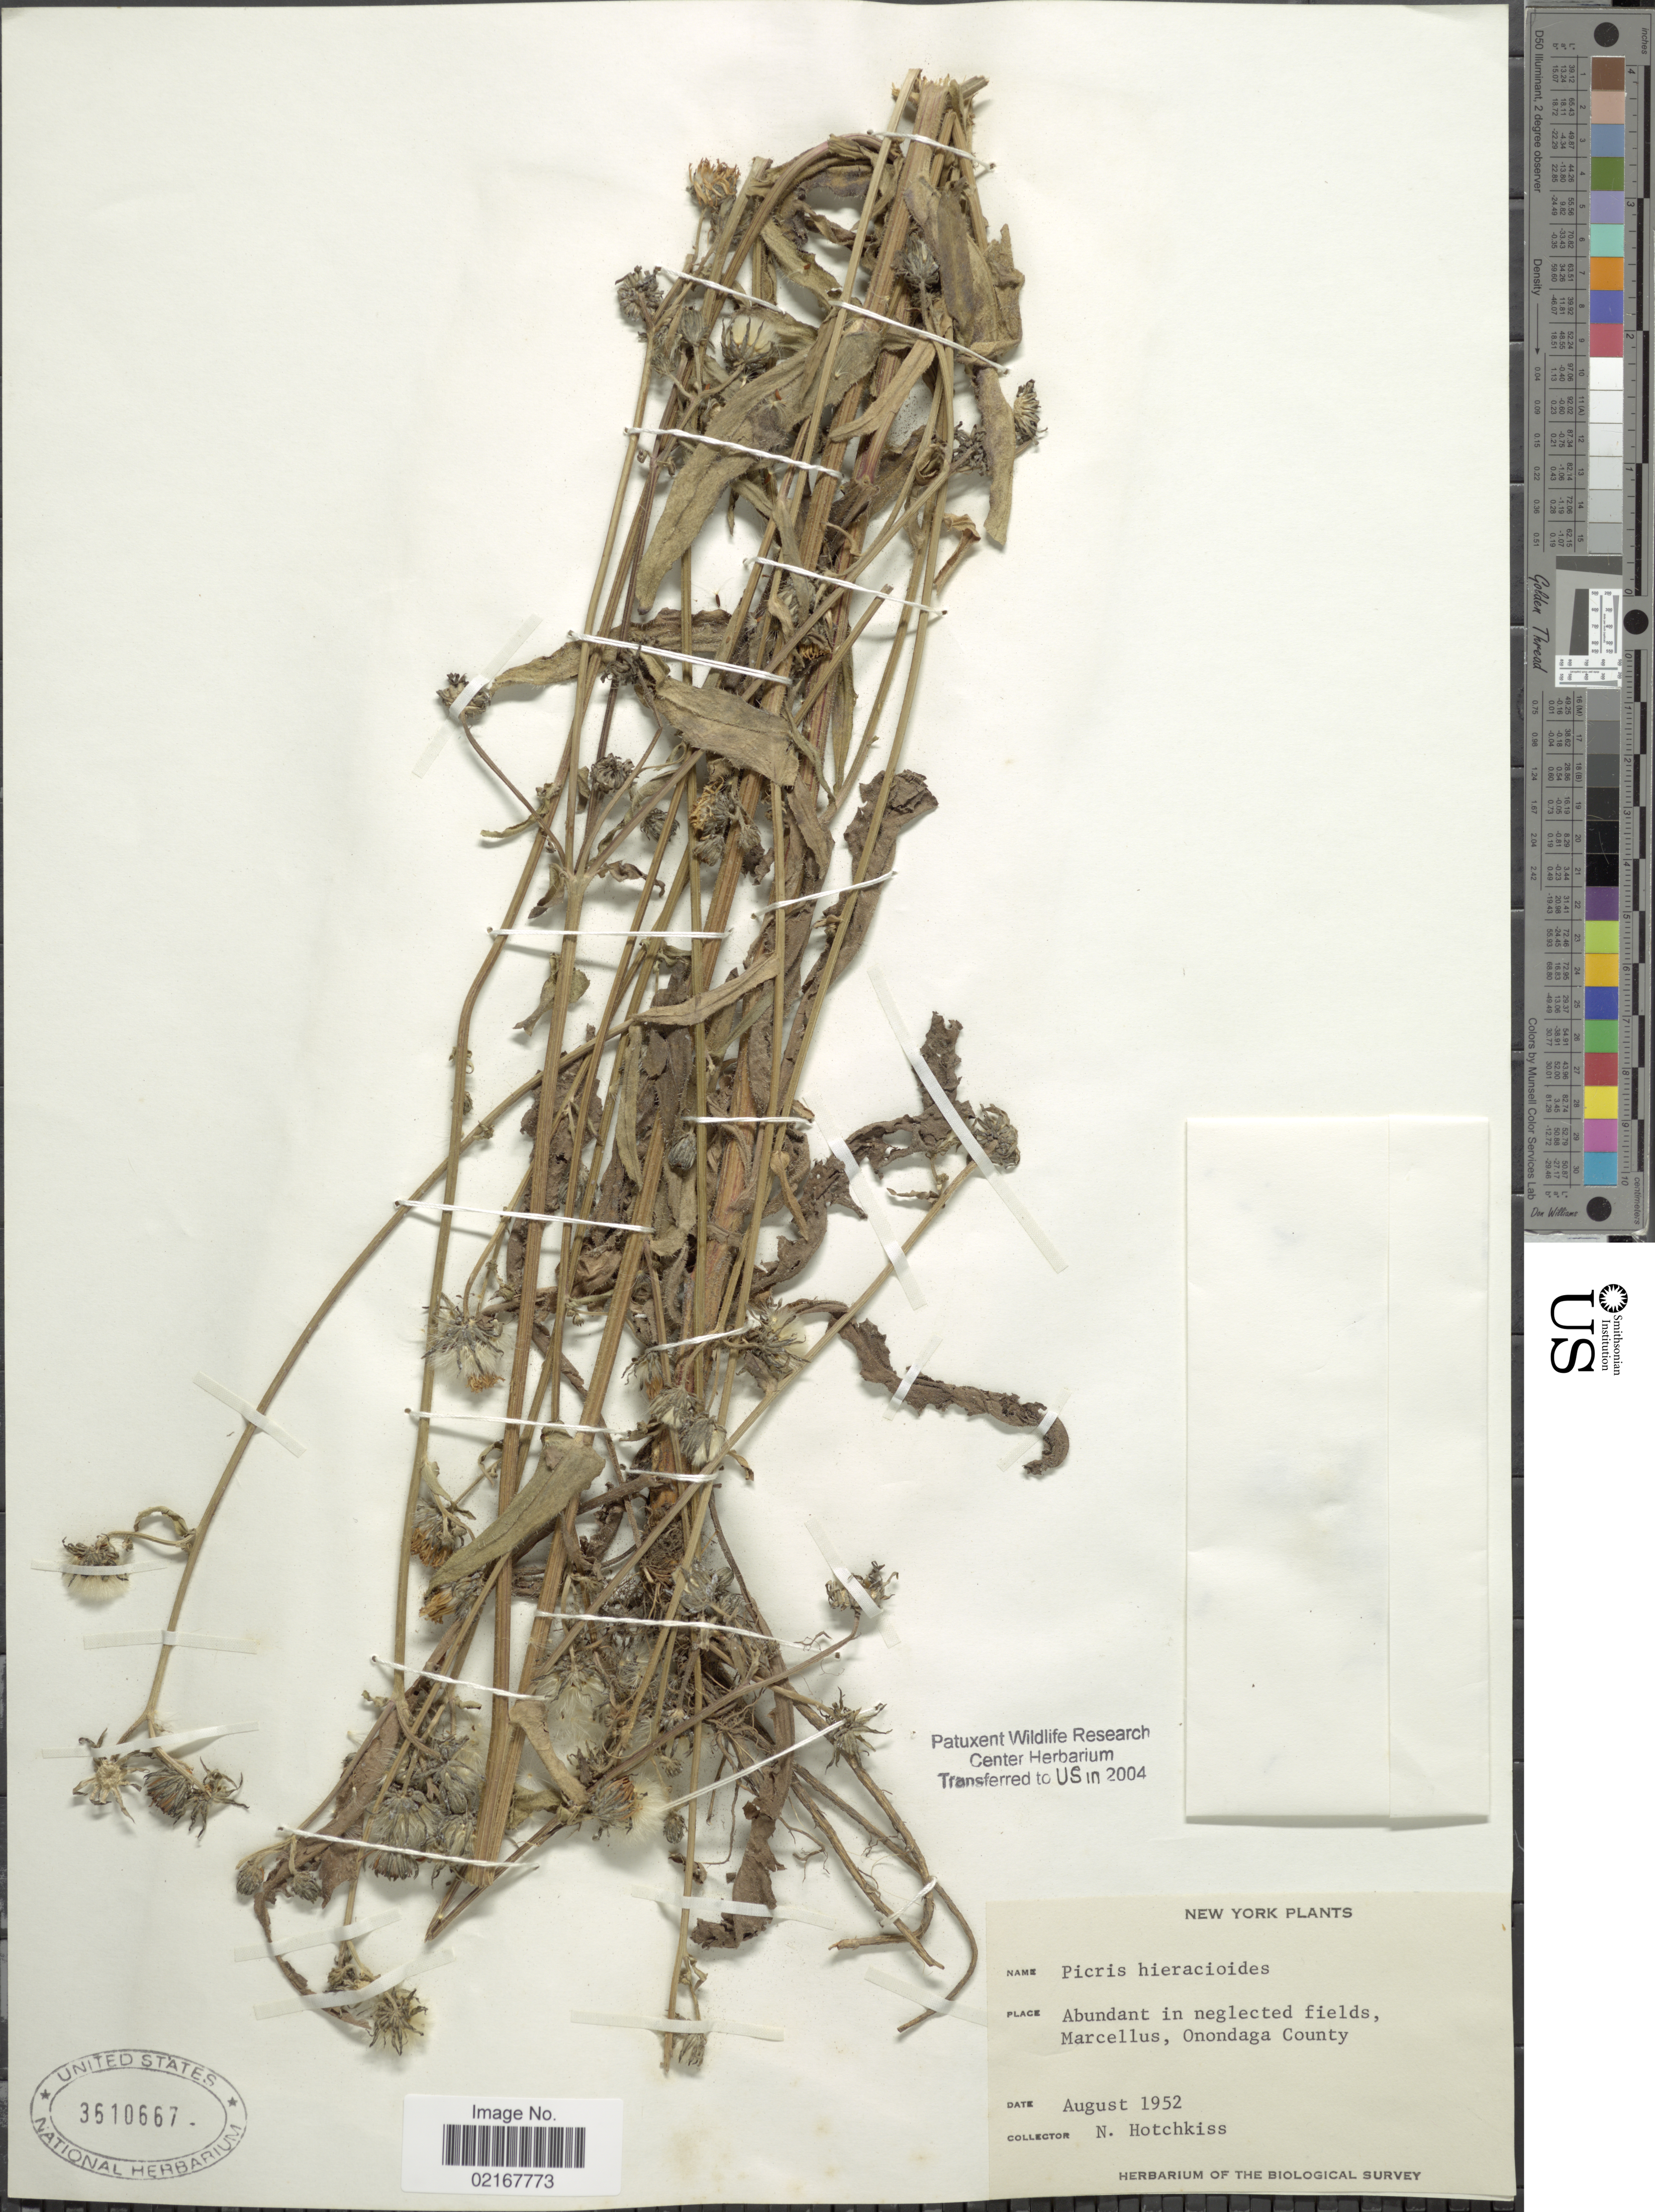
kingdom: Plantae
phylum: Tracheophyta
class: Magnoliopsida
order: Asterales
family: Asteraceae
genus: Picris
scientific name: Picris hieracioides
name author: L.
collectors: N. Hotchkiss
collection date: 1952-08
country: United States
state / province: New York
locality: Marcellus, Onondaga County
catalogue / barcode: US 3610667